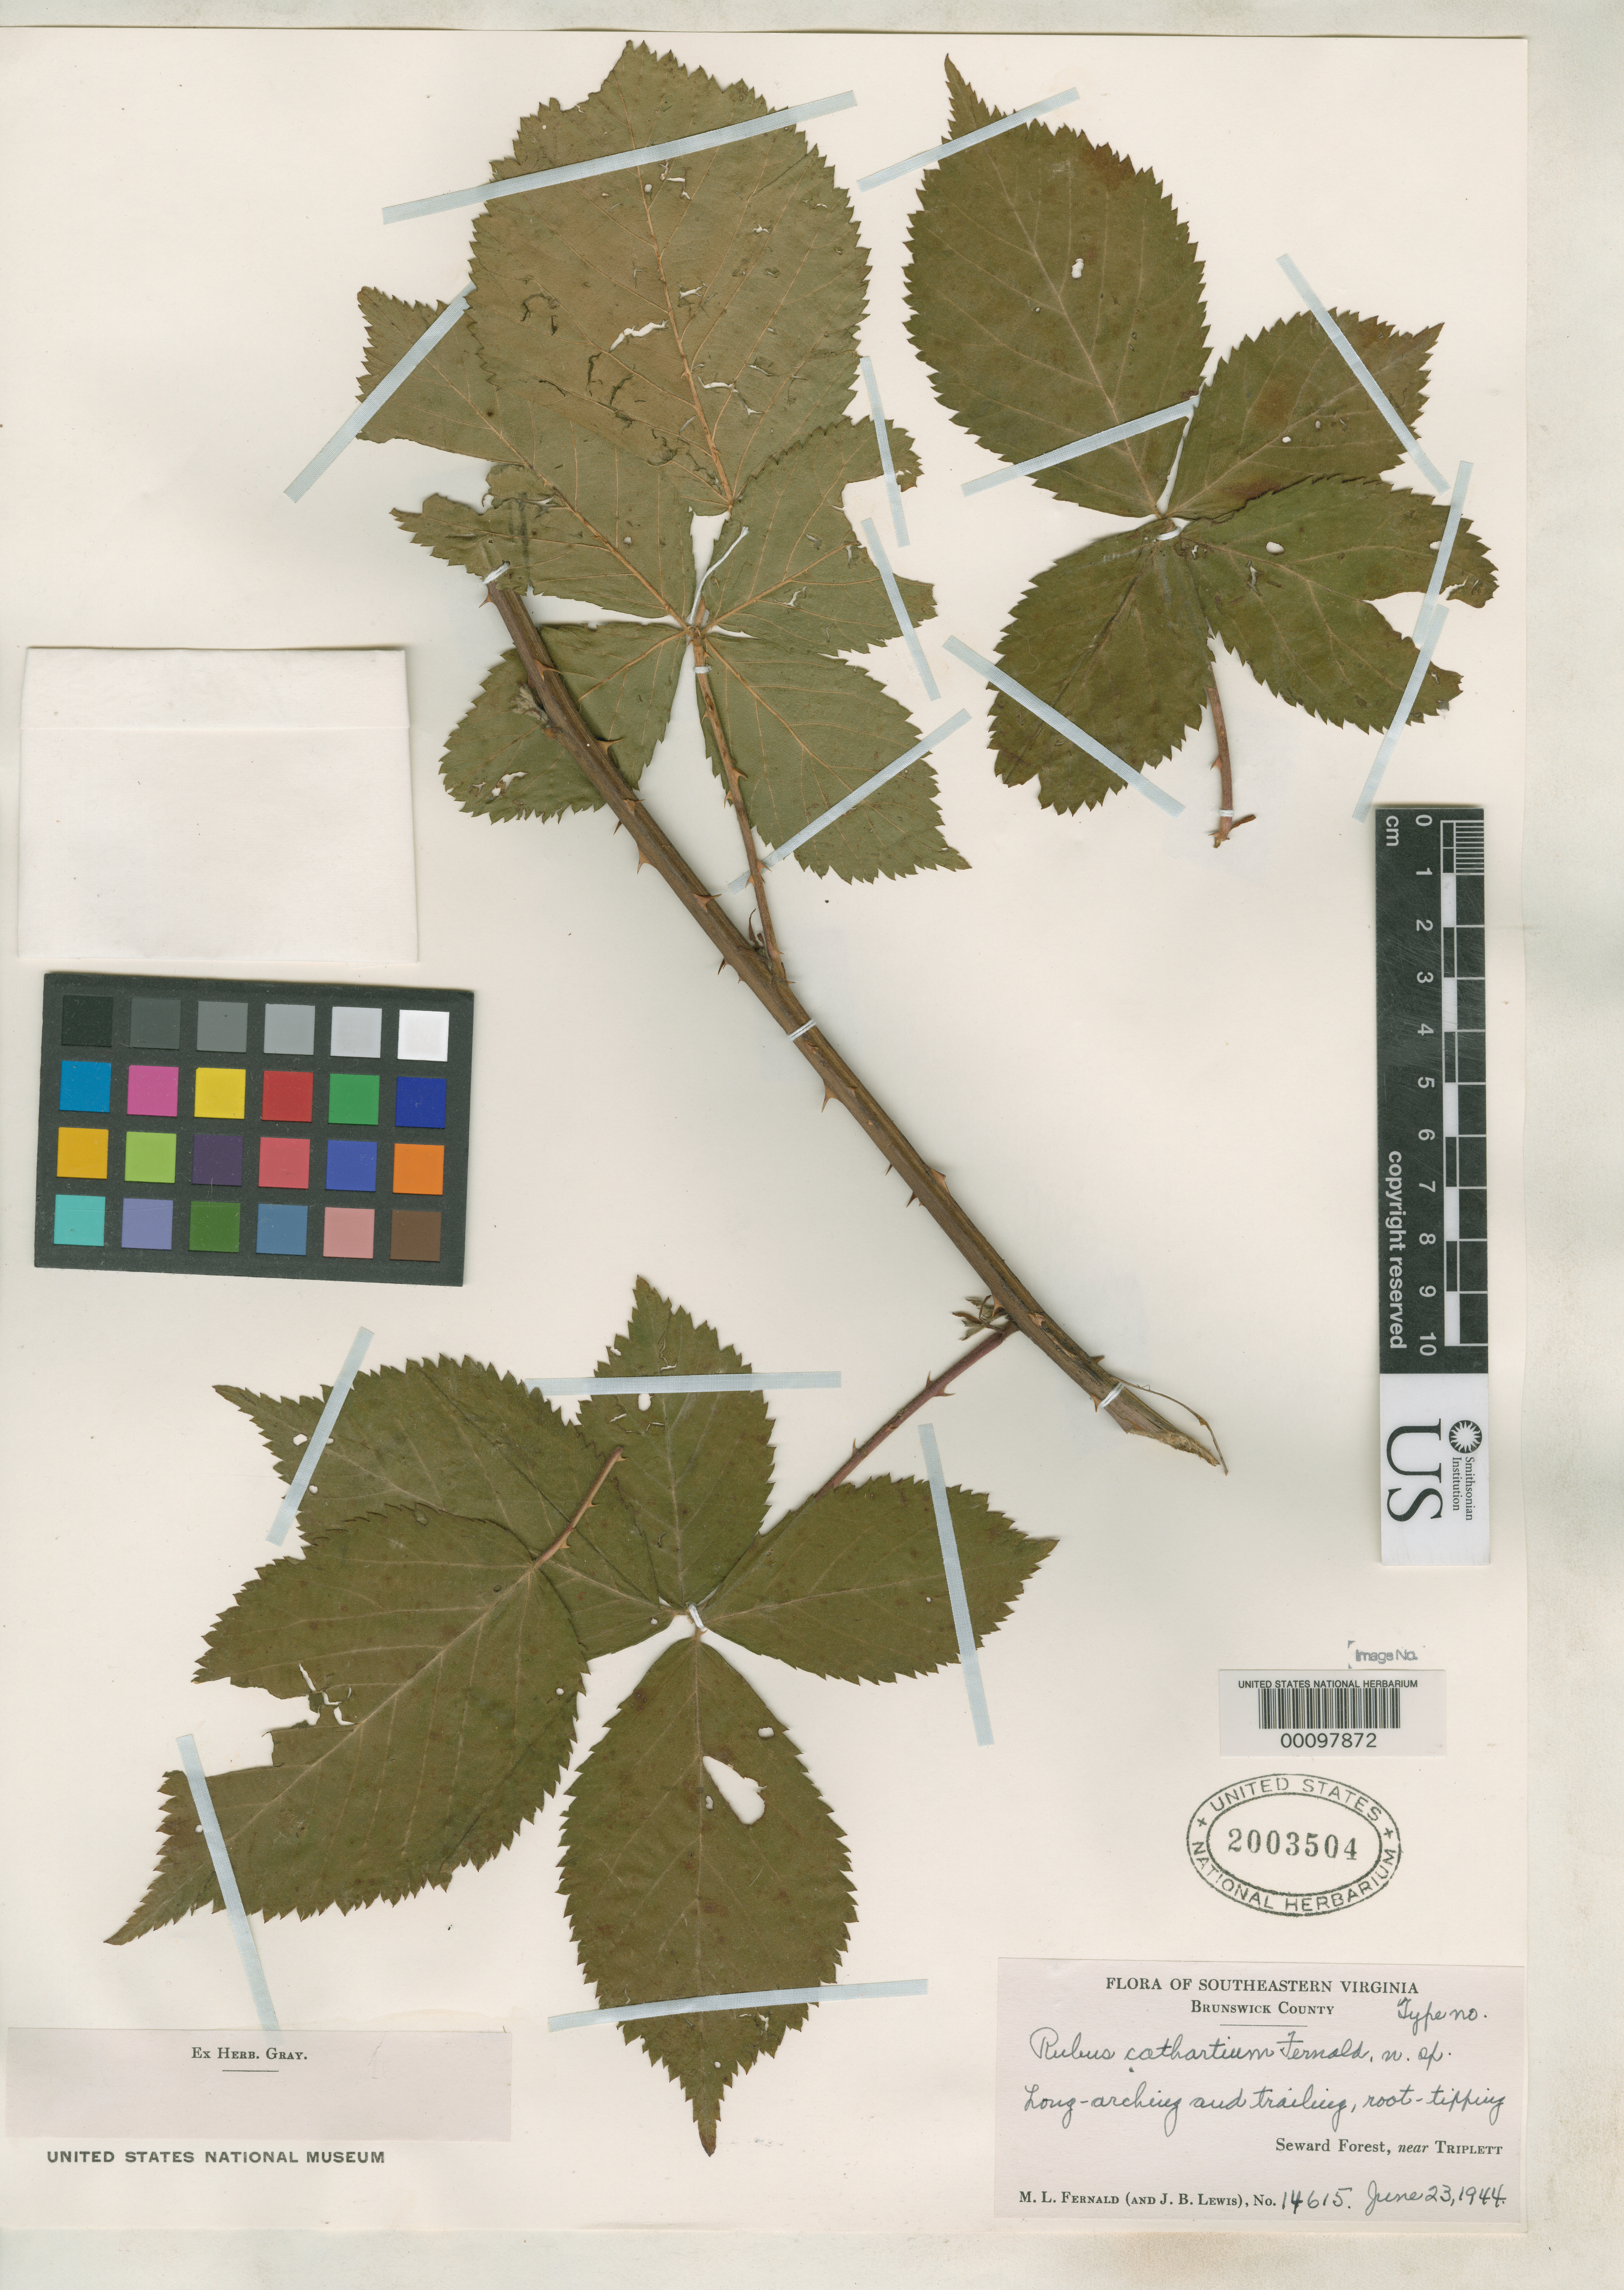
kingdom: Plantae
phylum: Tracheophyta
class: Magnoliopsida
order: Rosales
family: Rosaceae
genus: Rubus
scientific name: Rubus cathartium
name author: Fernald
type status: Isotype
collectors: M. L. Fernald & J. B. Lewis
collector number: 14615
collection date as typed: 23 Jun 1944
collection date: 1944-06-23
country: United States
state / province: Virginia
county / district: Brunswick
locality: Near old Taylor Place, Seward Forest, near Triplett.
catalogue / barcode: US 2003504